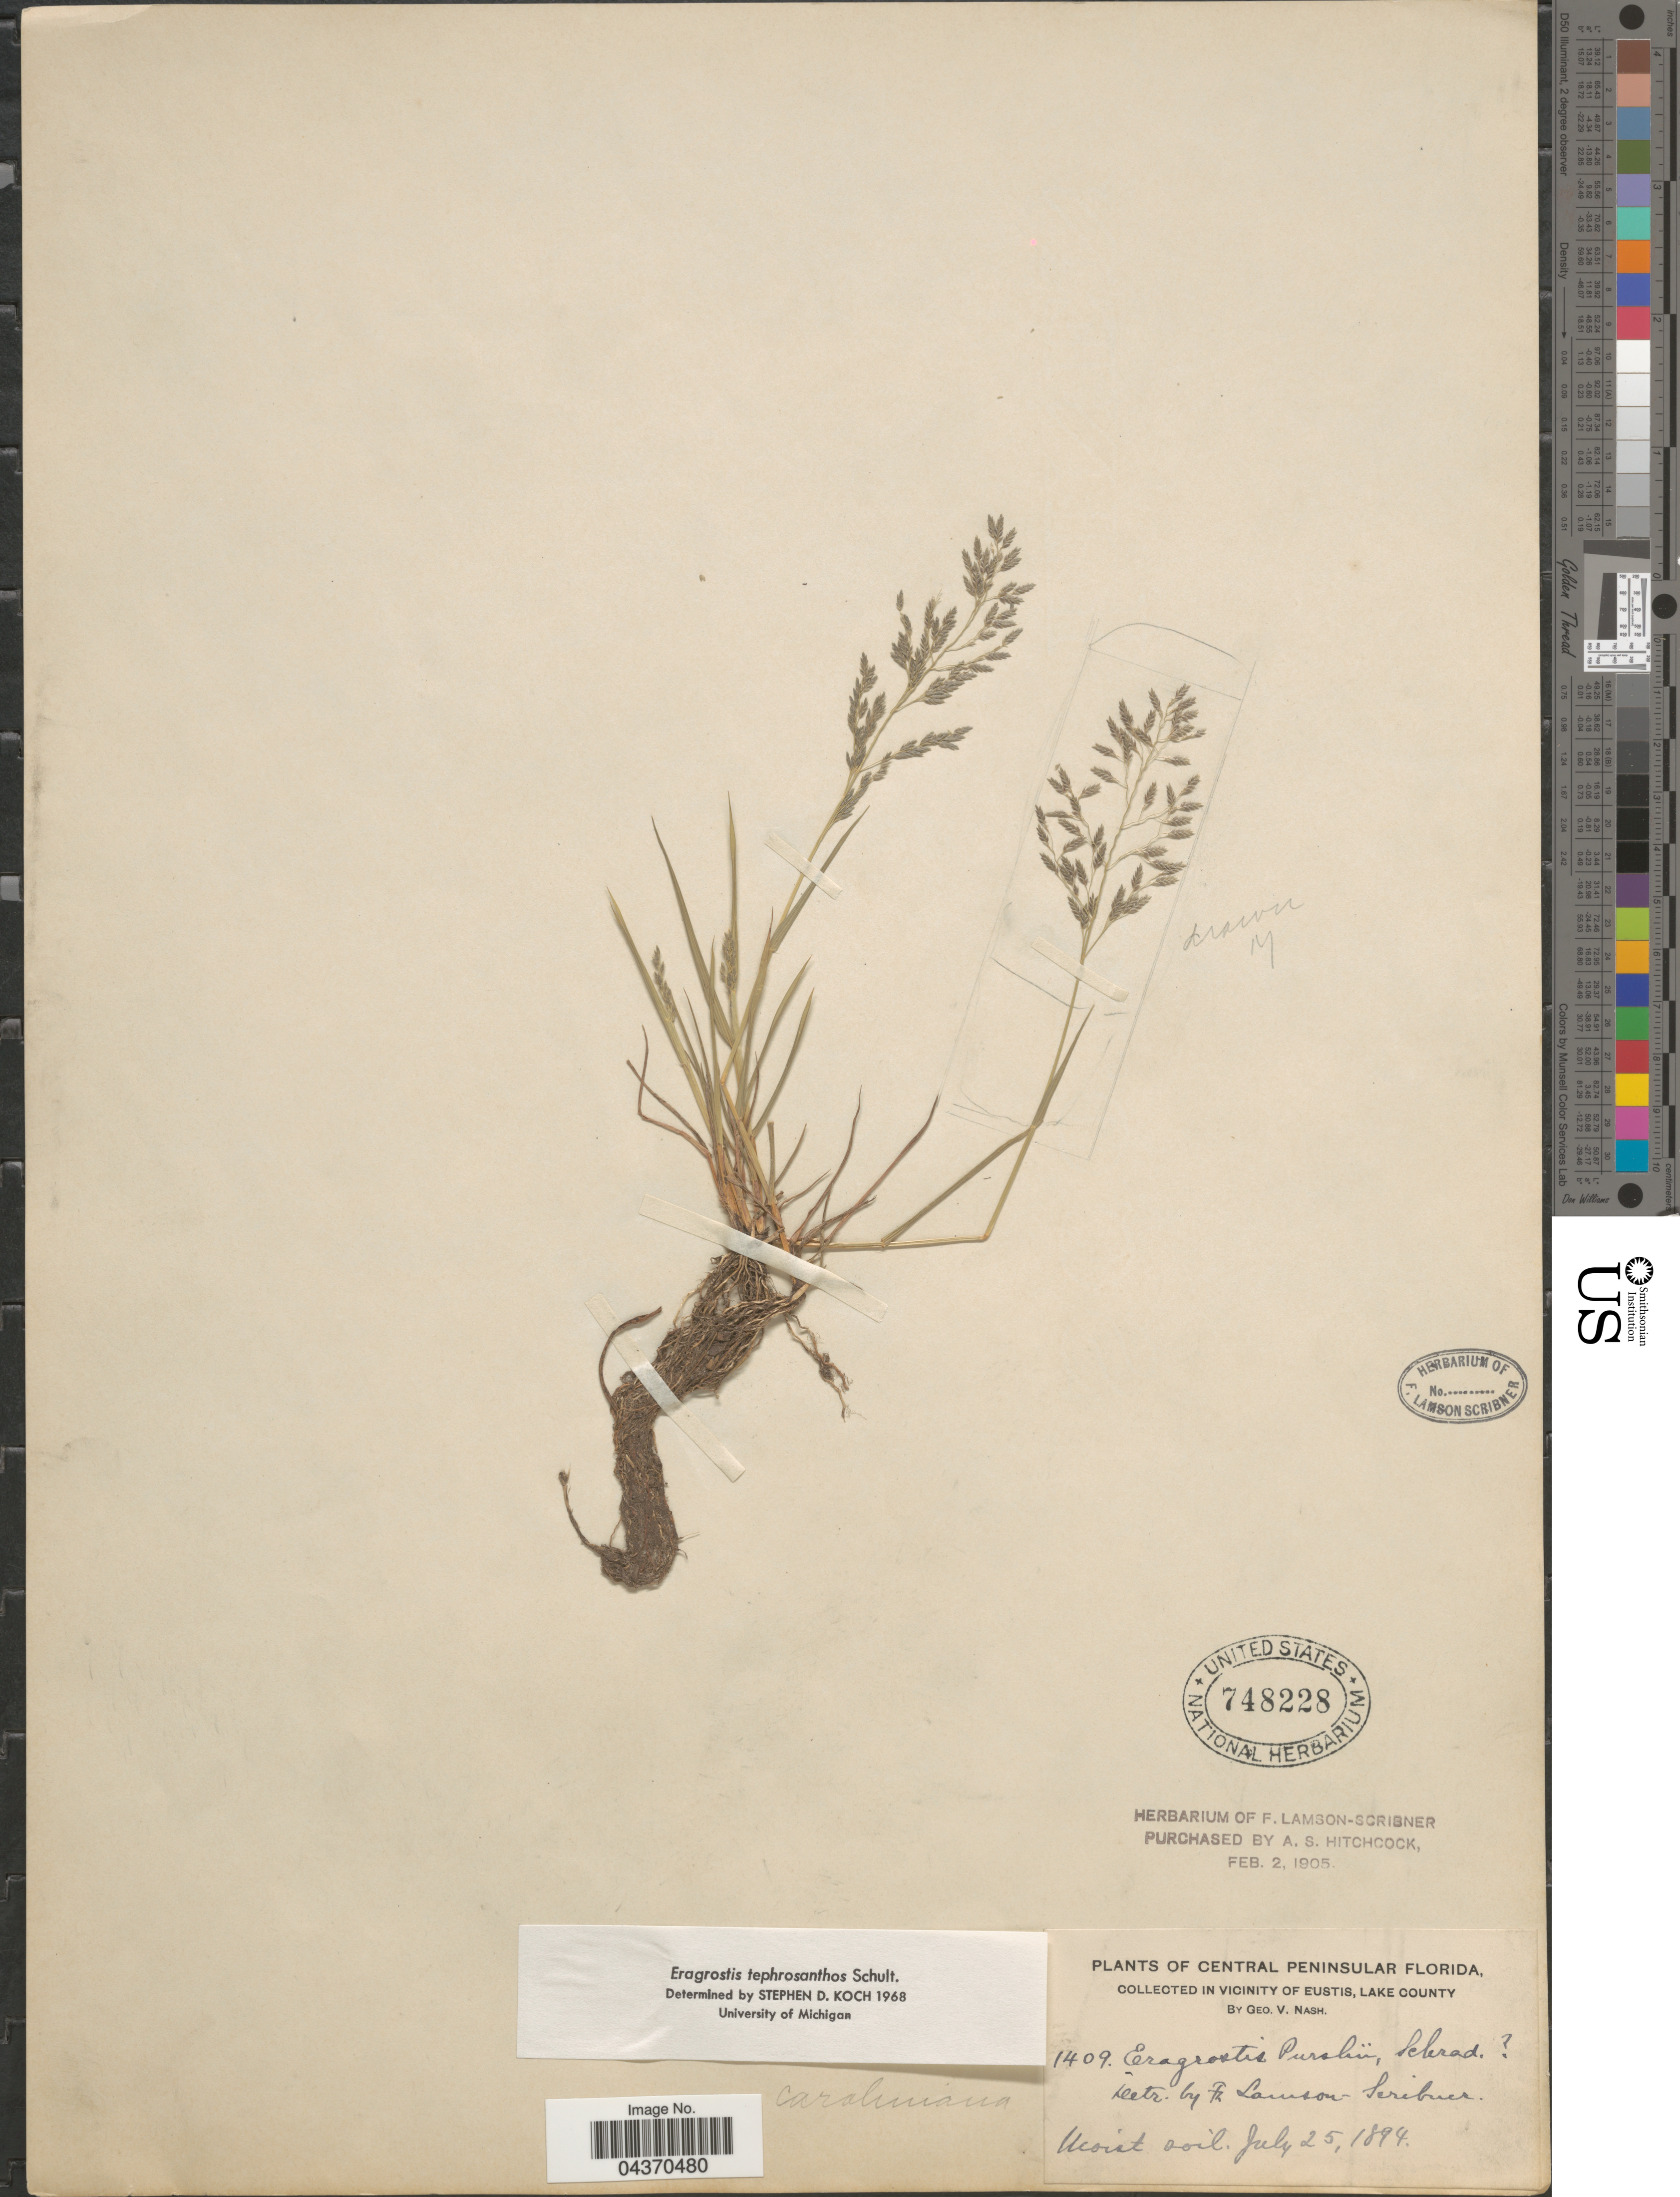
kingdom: Plantae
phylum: Tracheophyta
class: Liliopsida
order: Poales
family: Poaceae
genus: Eragrostis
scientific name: Eragrostis pectinacea var. miserrima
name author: (E. Fourn.) Reeder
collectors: G. V. Nash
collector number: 1409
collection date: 1894-07-25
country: United States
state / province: Florida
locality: Central Peninsular Florida. In vicinity of Eustis, Lake County.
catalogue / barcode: US 748228